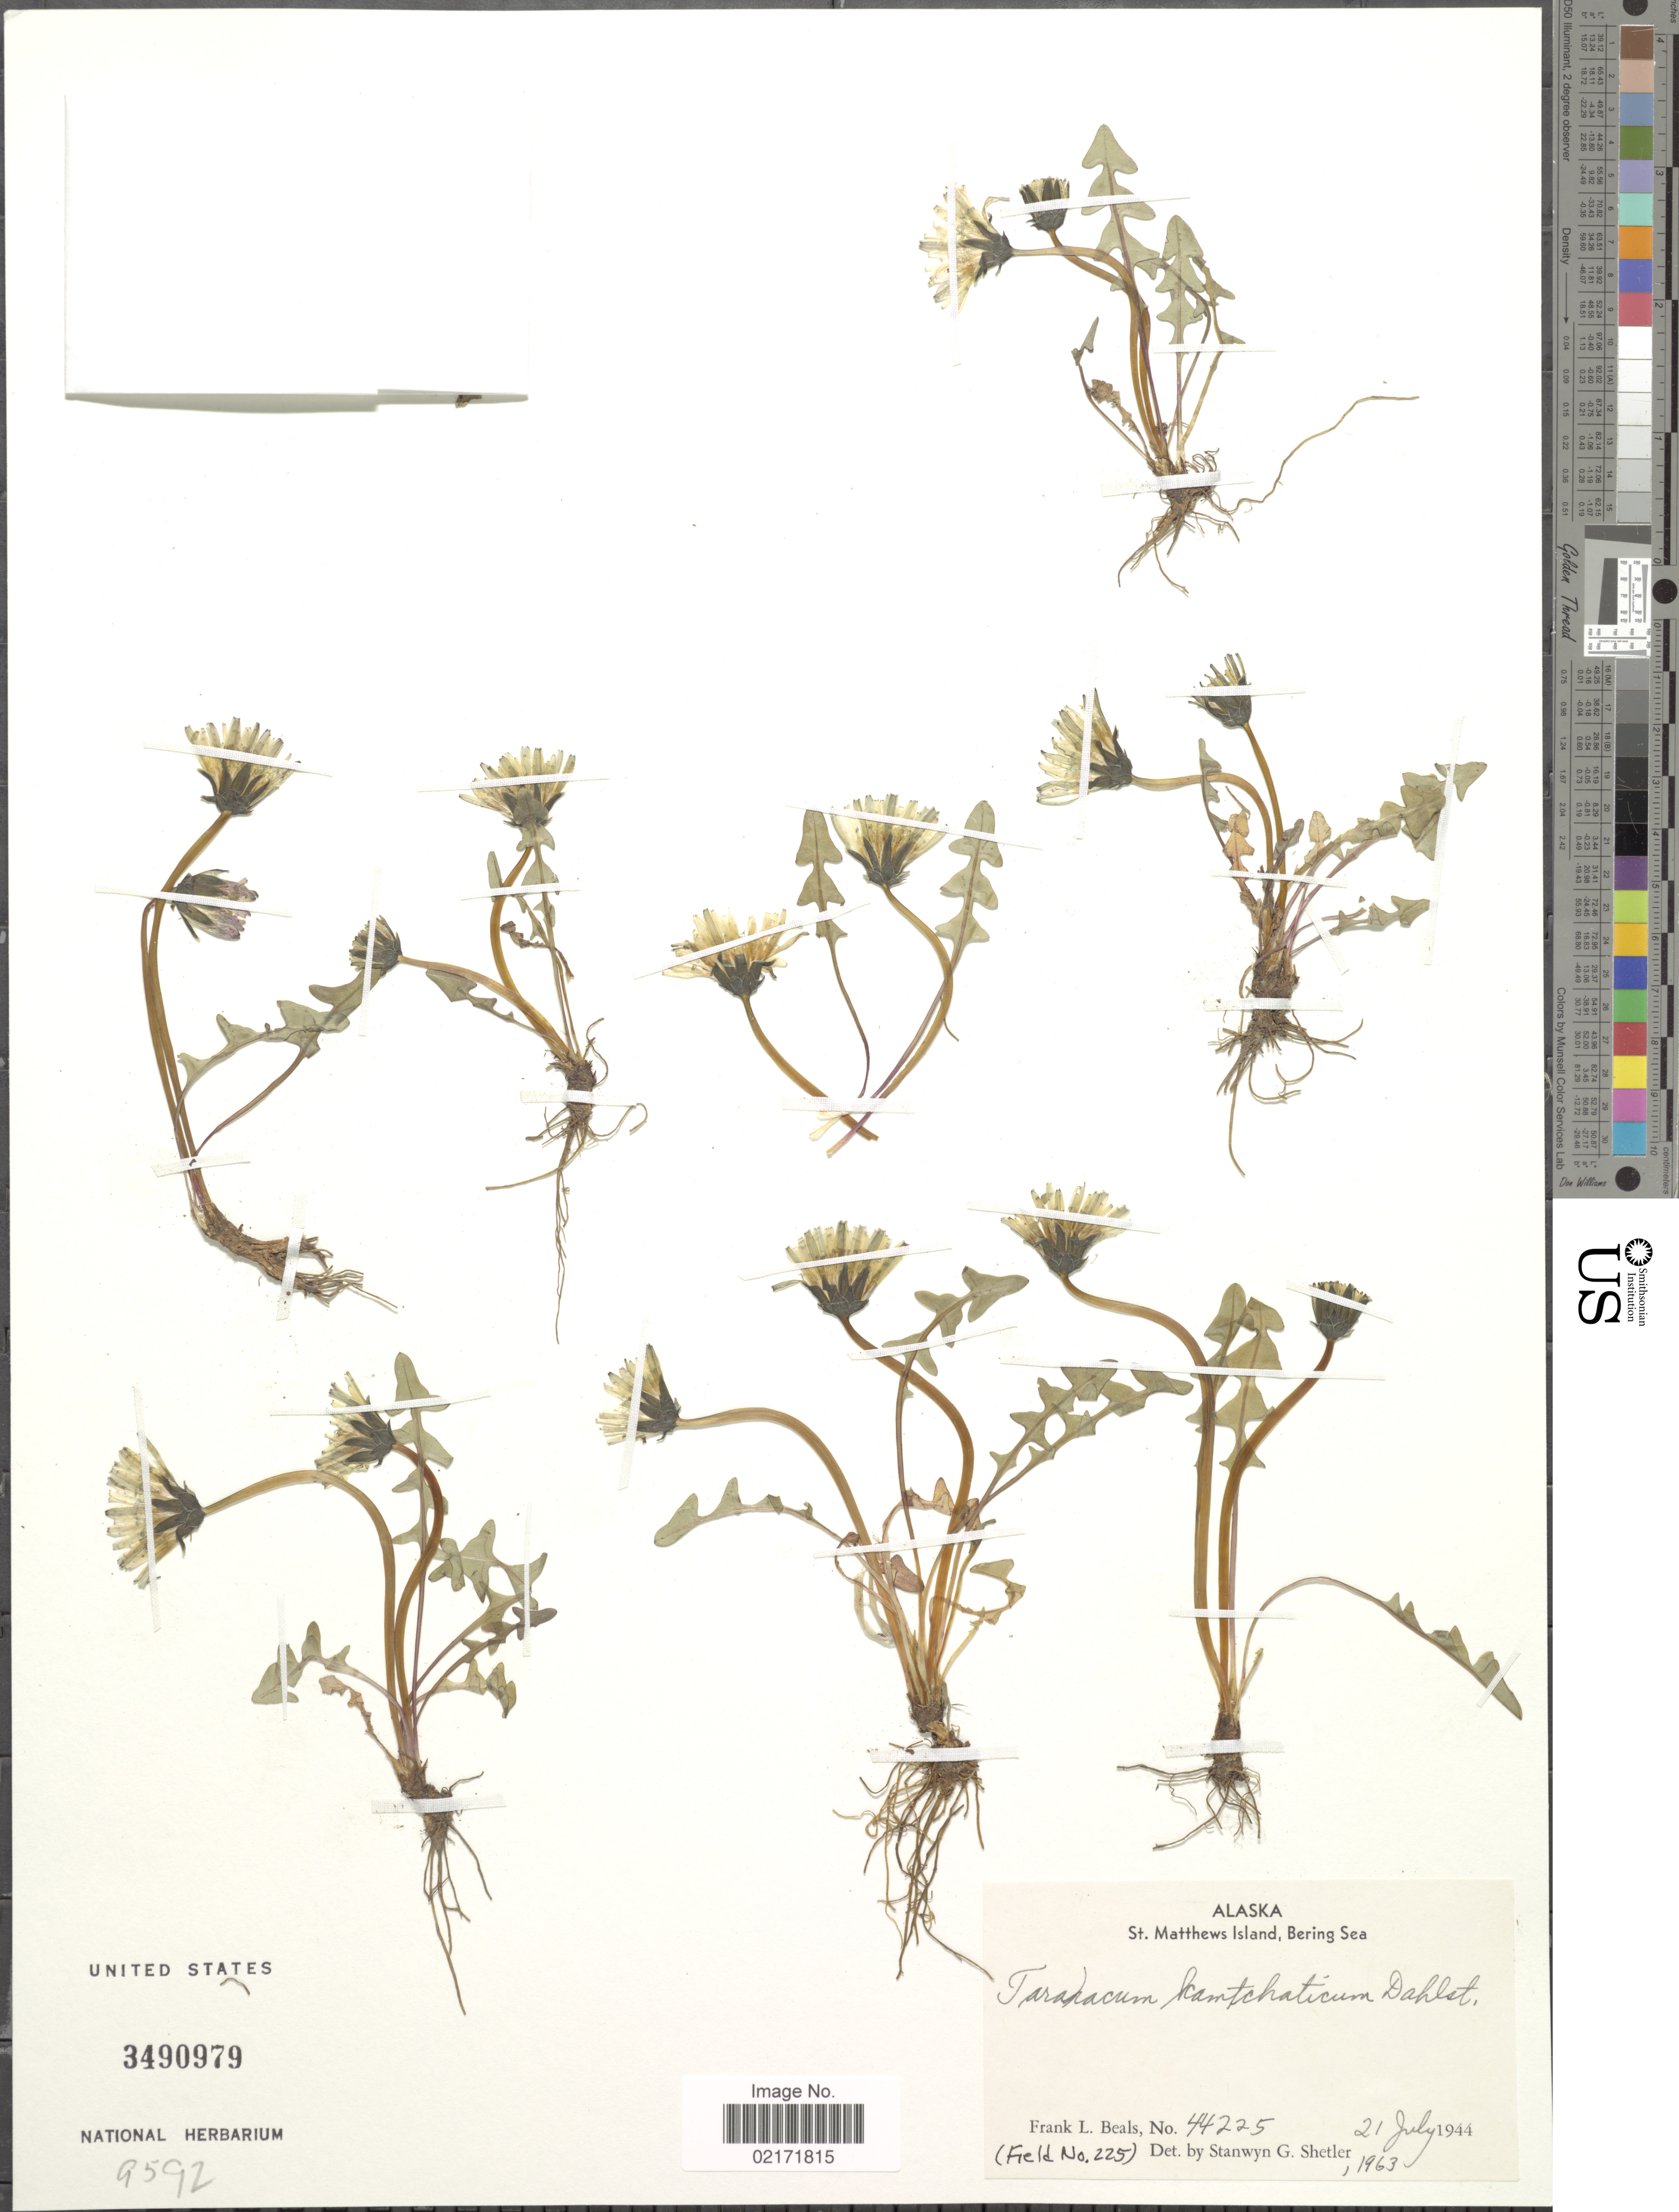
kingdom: Plantae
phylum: Tracheophyta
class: Magnoliopsida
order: Asterales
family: Asteraceae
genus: Taraxacum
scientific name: Taraxacum alaskanum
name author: Rydb.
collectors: F. Beals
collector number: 44225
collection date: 1944-07-21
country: United States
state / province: Alaska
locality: St. Matthews Island, Bering Sea.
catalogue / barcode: US 3490979